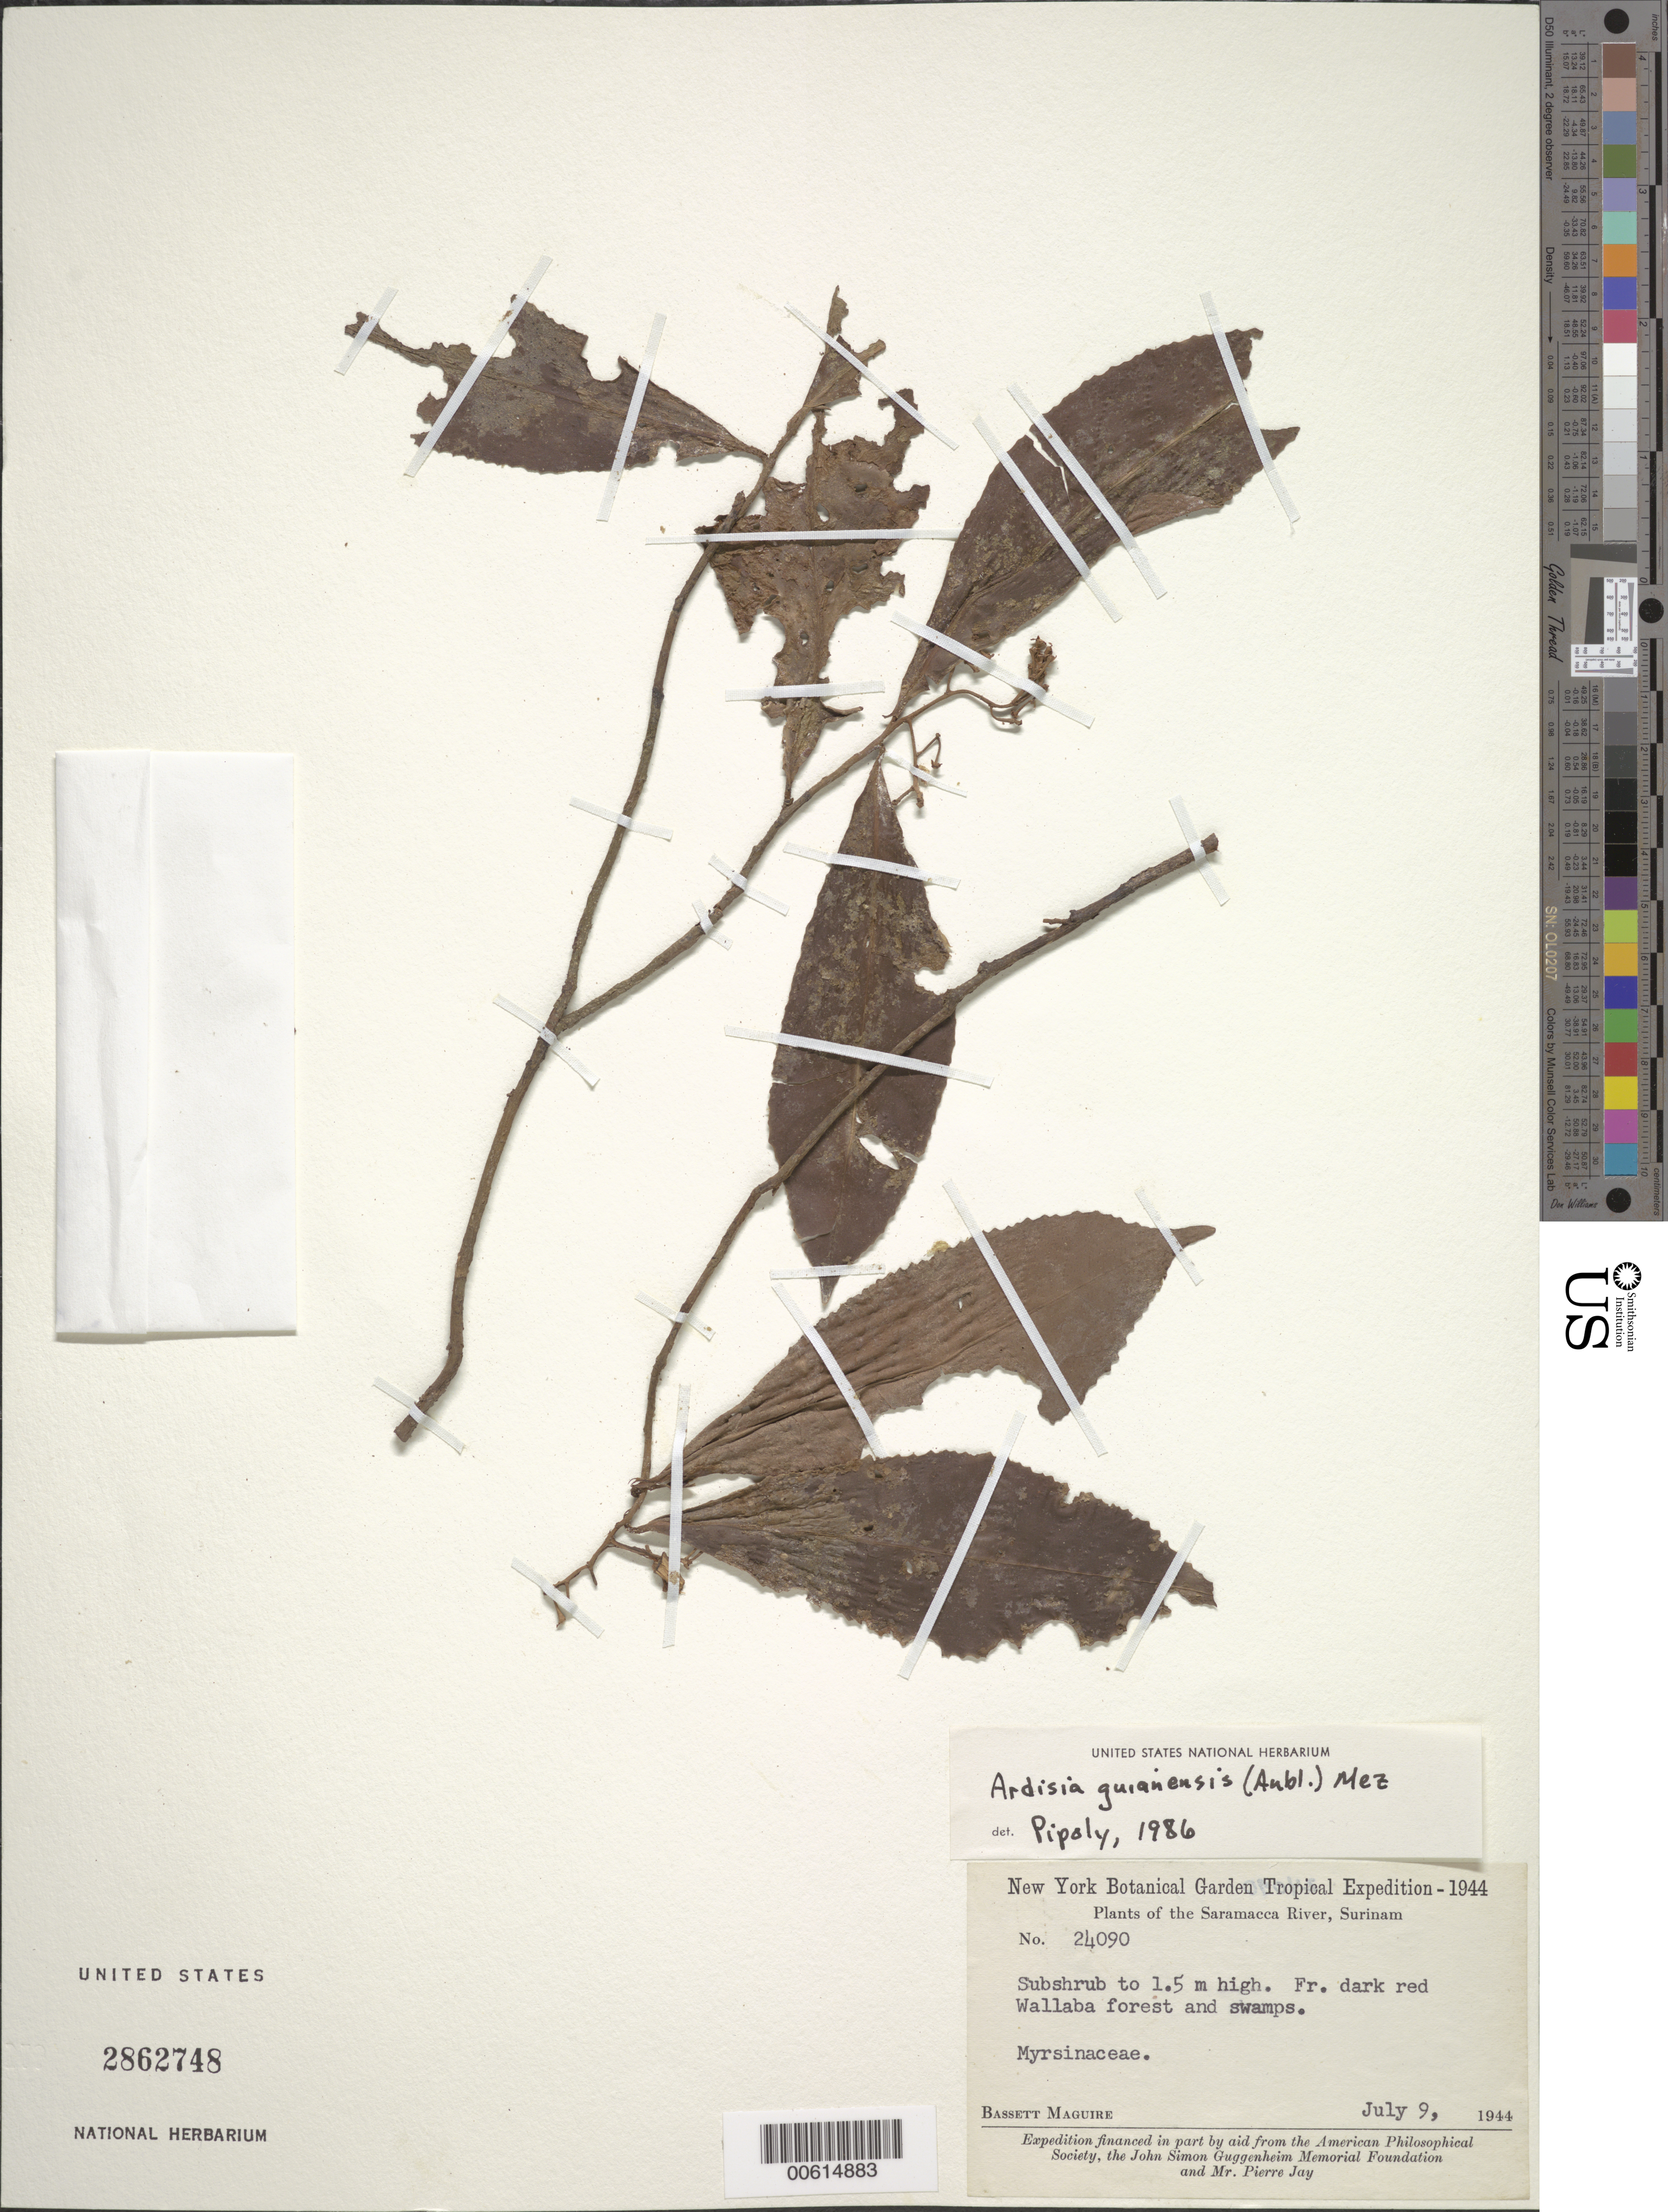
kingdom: Plantae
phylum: Tracheophyta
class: Magnoliopsida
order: Ericales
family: Primulaceae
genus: Ardisia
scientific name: Ardisia guianensis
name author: (Aubl.) Mez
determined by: Pipoly, J. J., III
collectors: B. Maguire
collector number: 24090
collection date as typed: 9-Jul-44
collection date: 1944-07-09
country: Suriname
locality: Saramacca River, Tafelberg Creek, vicinity of Base Camp 1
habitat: Wallaba forest and swamps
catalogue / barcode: US 2862748